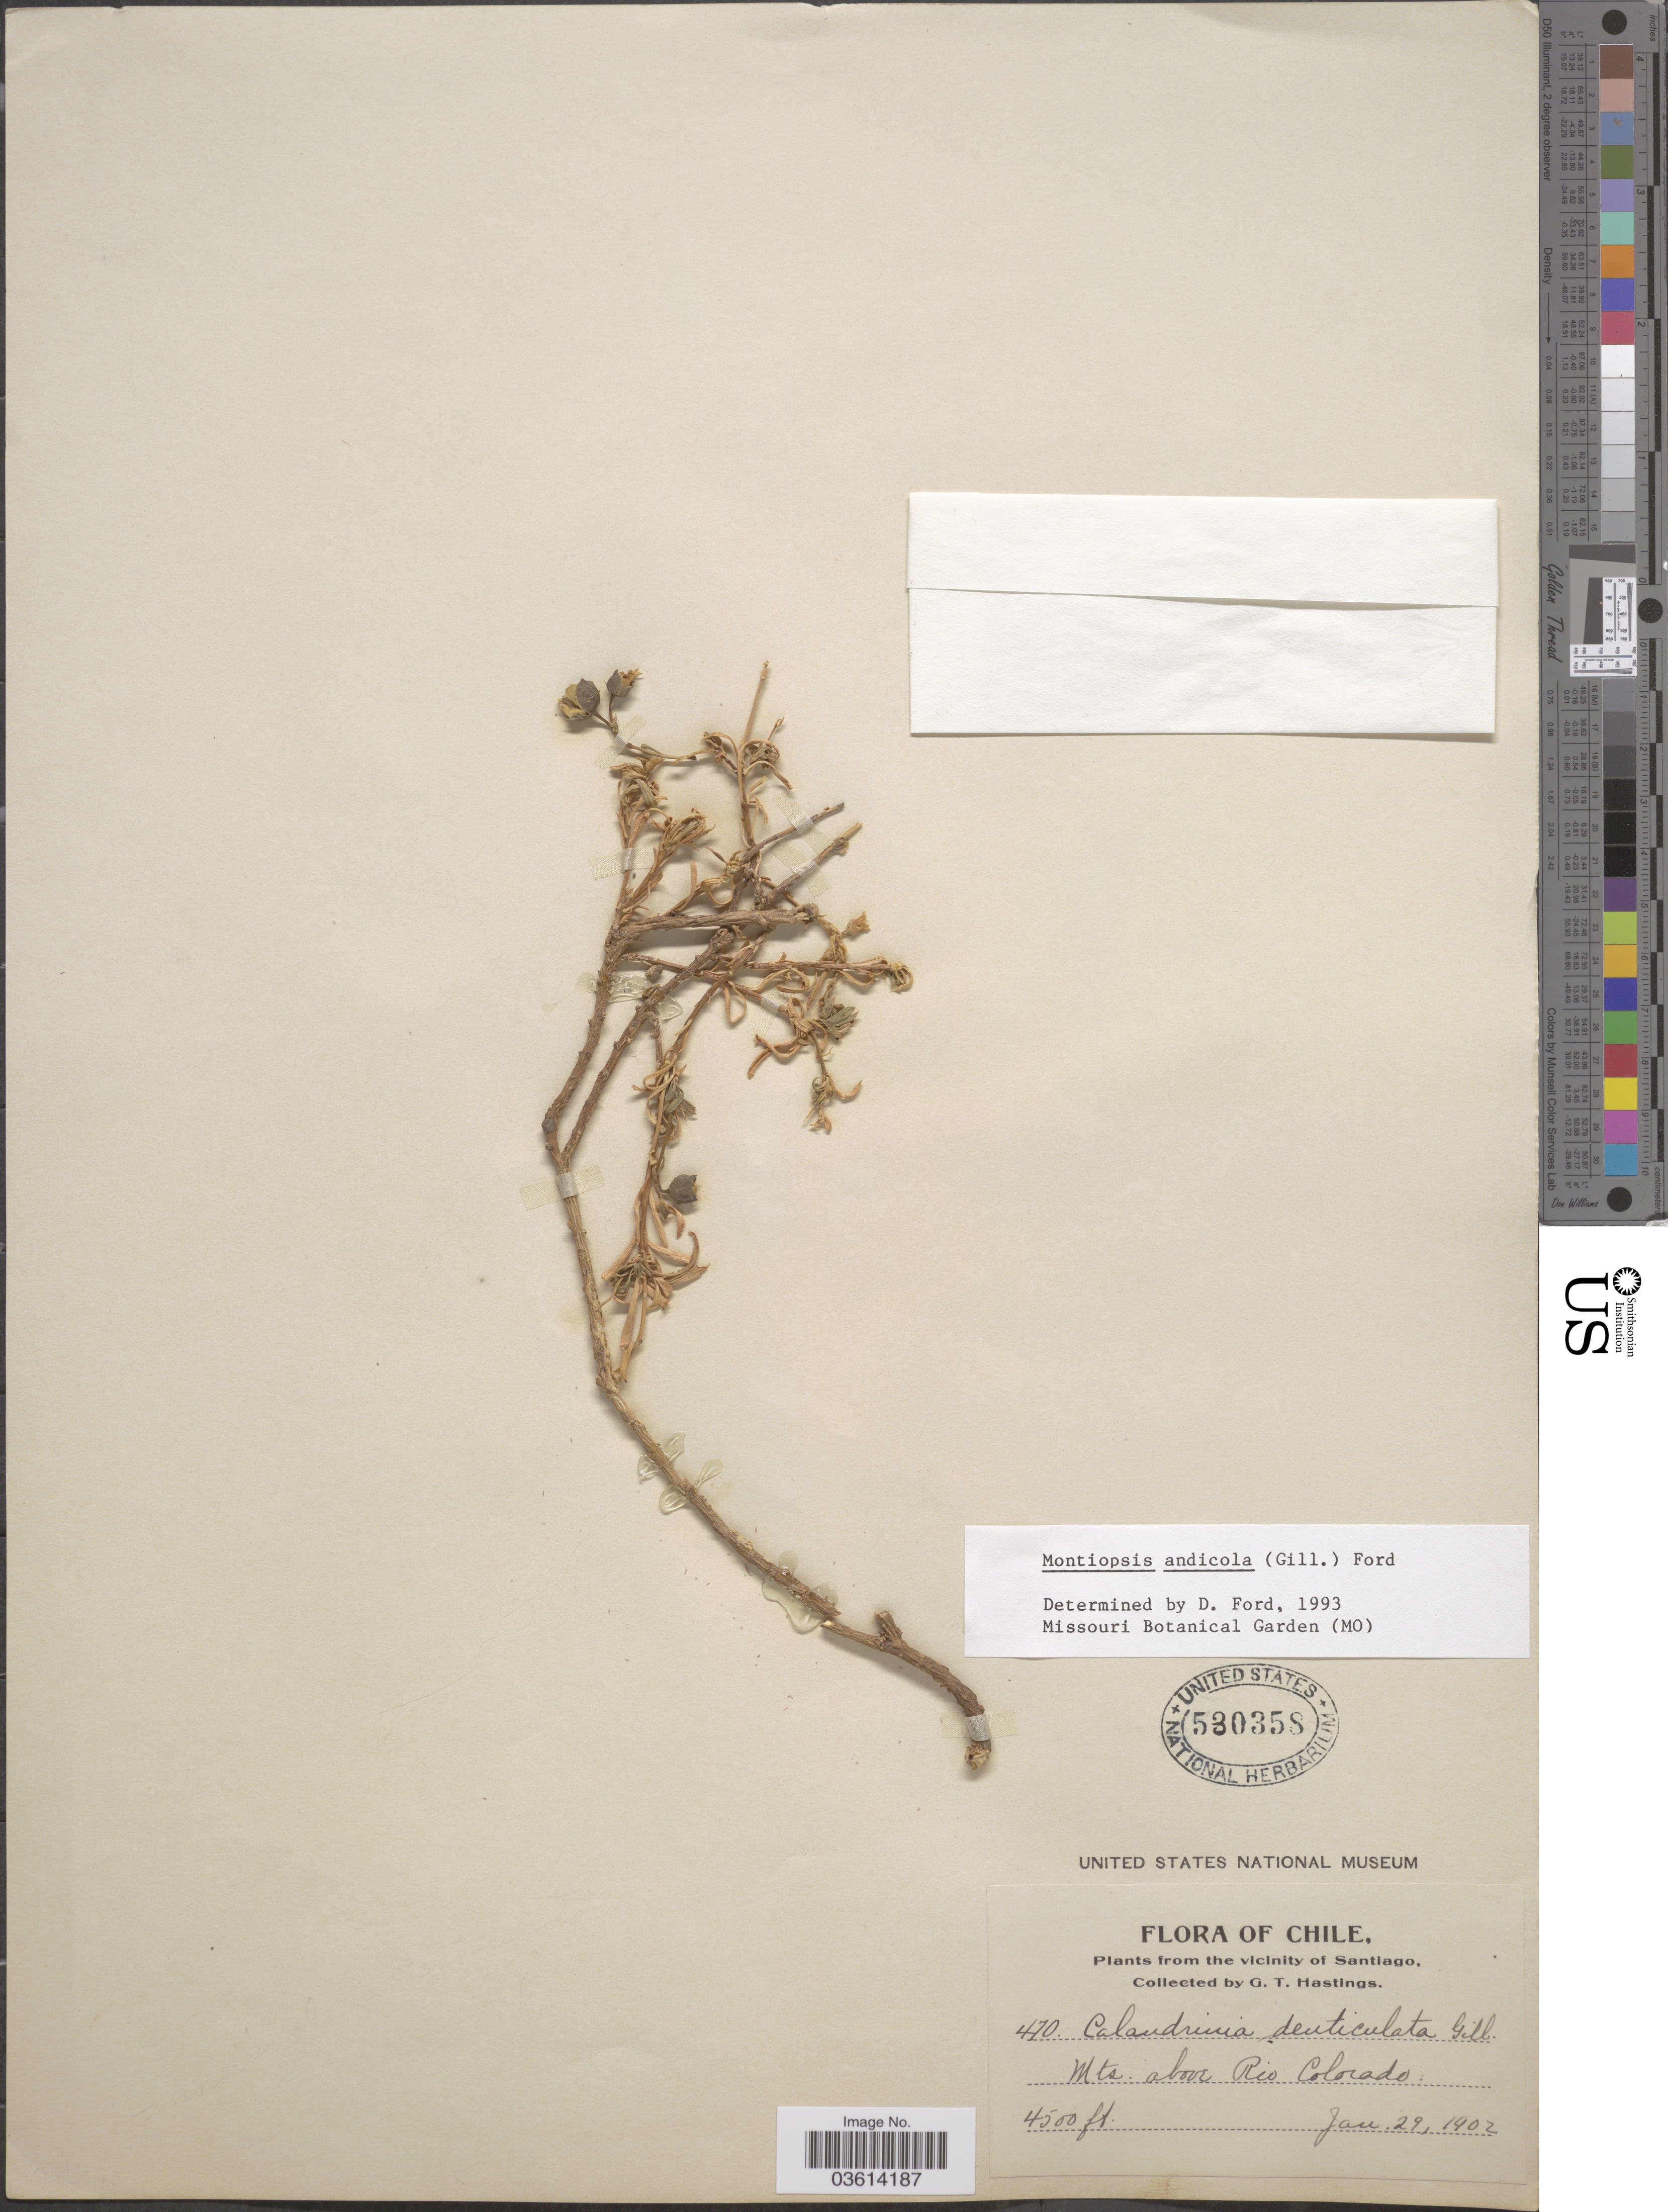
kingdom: Plantae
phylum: Tracheophyta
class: Magnoliopsida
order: Caryophyllales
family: Montiaceae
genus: Montiopsis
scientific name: Montiopsis andicola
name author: (Gillies ex Hook. & Arn.) D.I. Ford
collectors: G. Hastings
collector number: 470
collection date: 1902-01-29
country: Chile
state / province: Región Metropolitana (RM)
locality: From the vicinity of Santiago. Mts. above Rio Colorado.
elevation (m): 1372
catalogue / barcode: US 530358